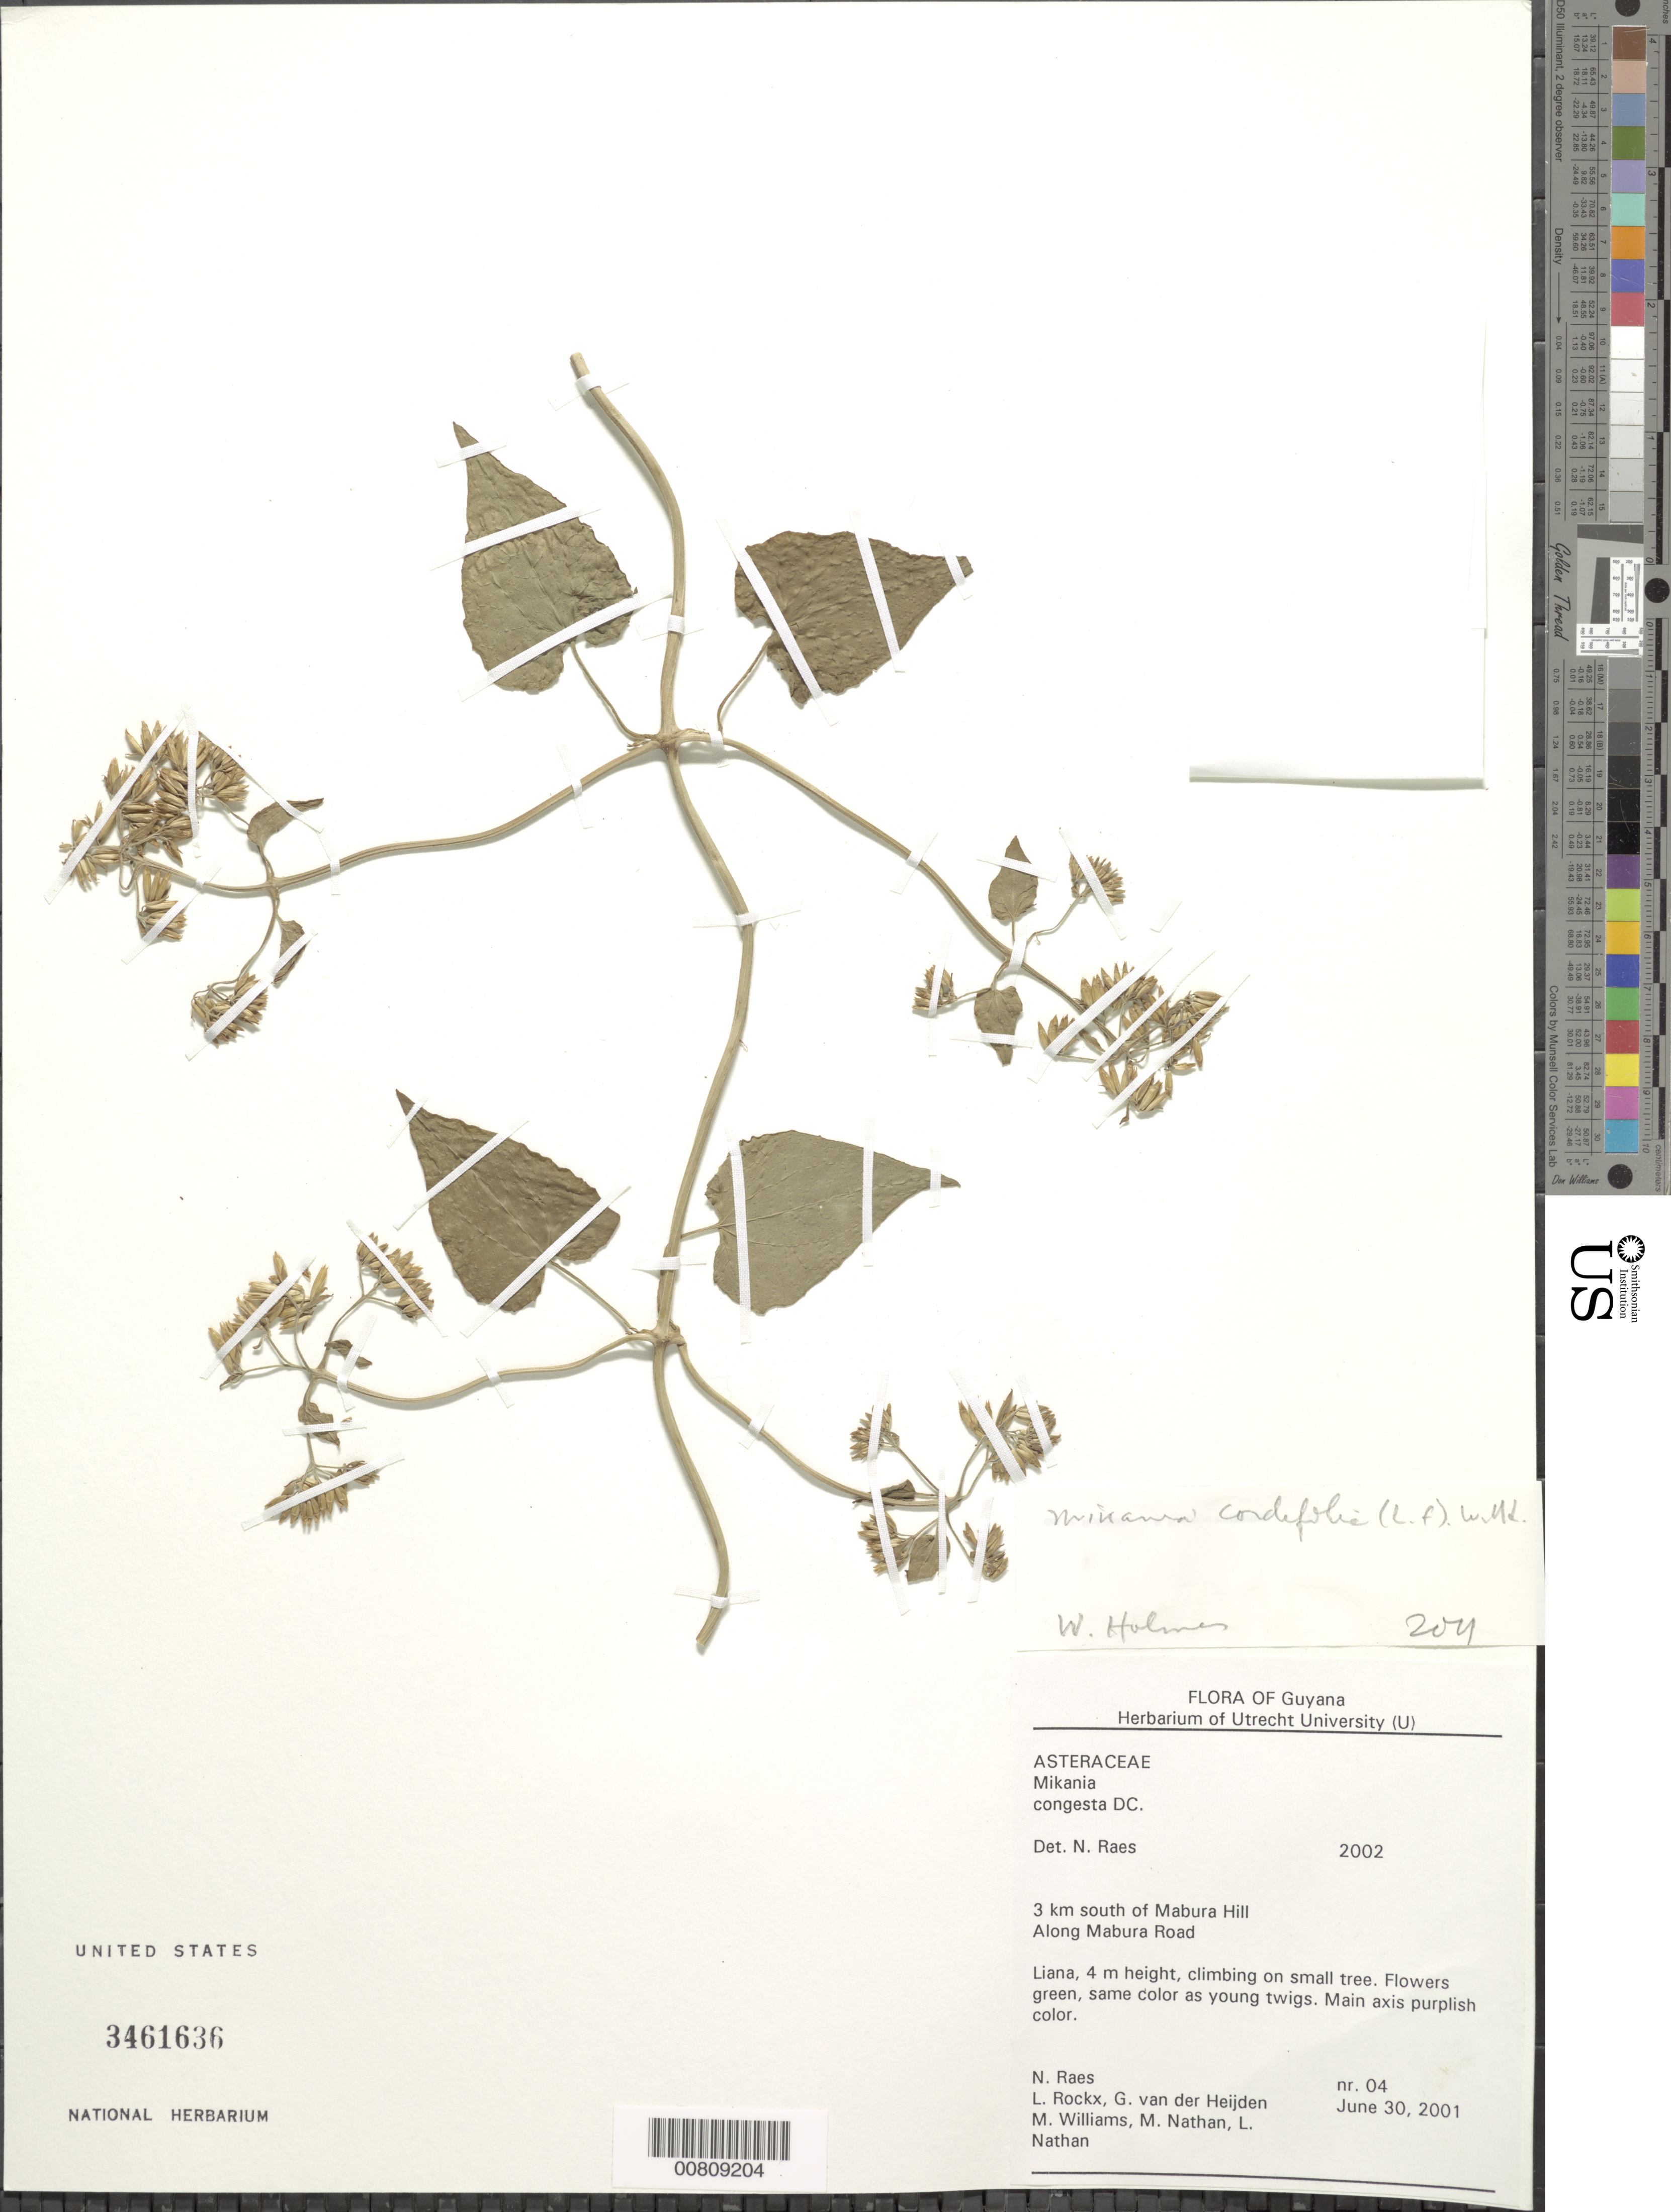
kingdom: Plantae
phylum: Tracheophyta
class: Magnoliopsida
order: Asterales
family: Asteraceae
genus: Mikania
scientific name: Mikania cordifolia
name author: (L. f.) Willd.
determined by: Holmes, W.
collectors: N. Raes, L. Rockx, G. van der Heijden, M. Williams, M. Nathan & L. Nathan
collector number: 4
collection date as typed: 30-Jun-01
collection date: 2001-06-30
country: Guyana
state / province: U. Demerara-Berbice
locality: Mabura Hill, 3 km S of, along Mabura Road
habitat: Roadside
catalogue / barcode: US 3461636